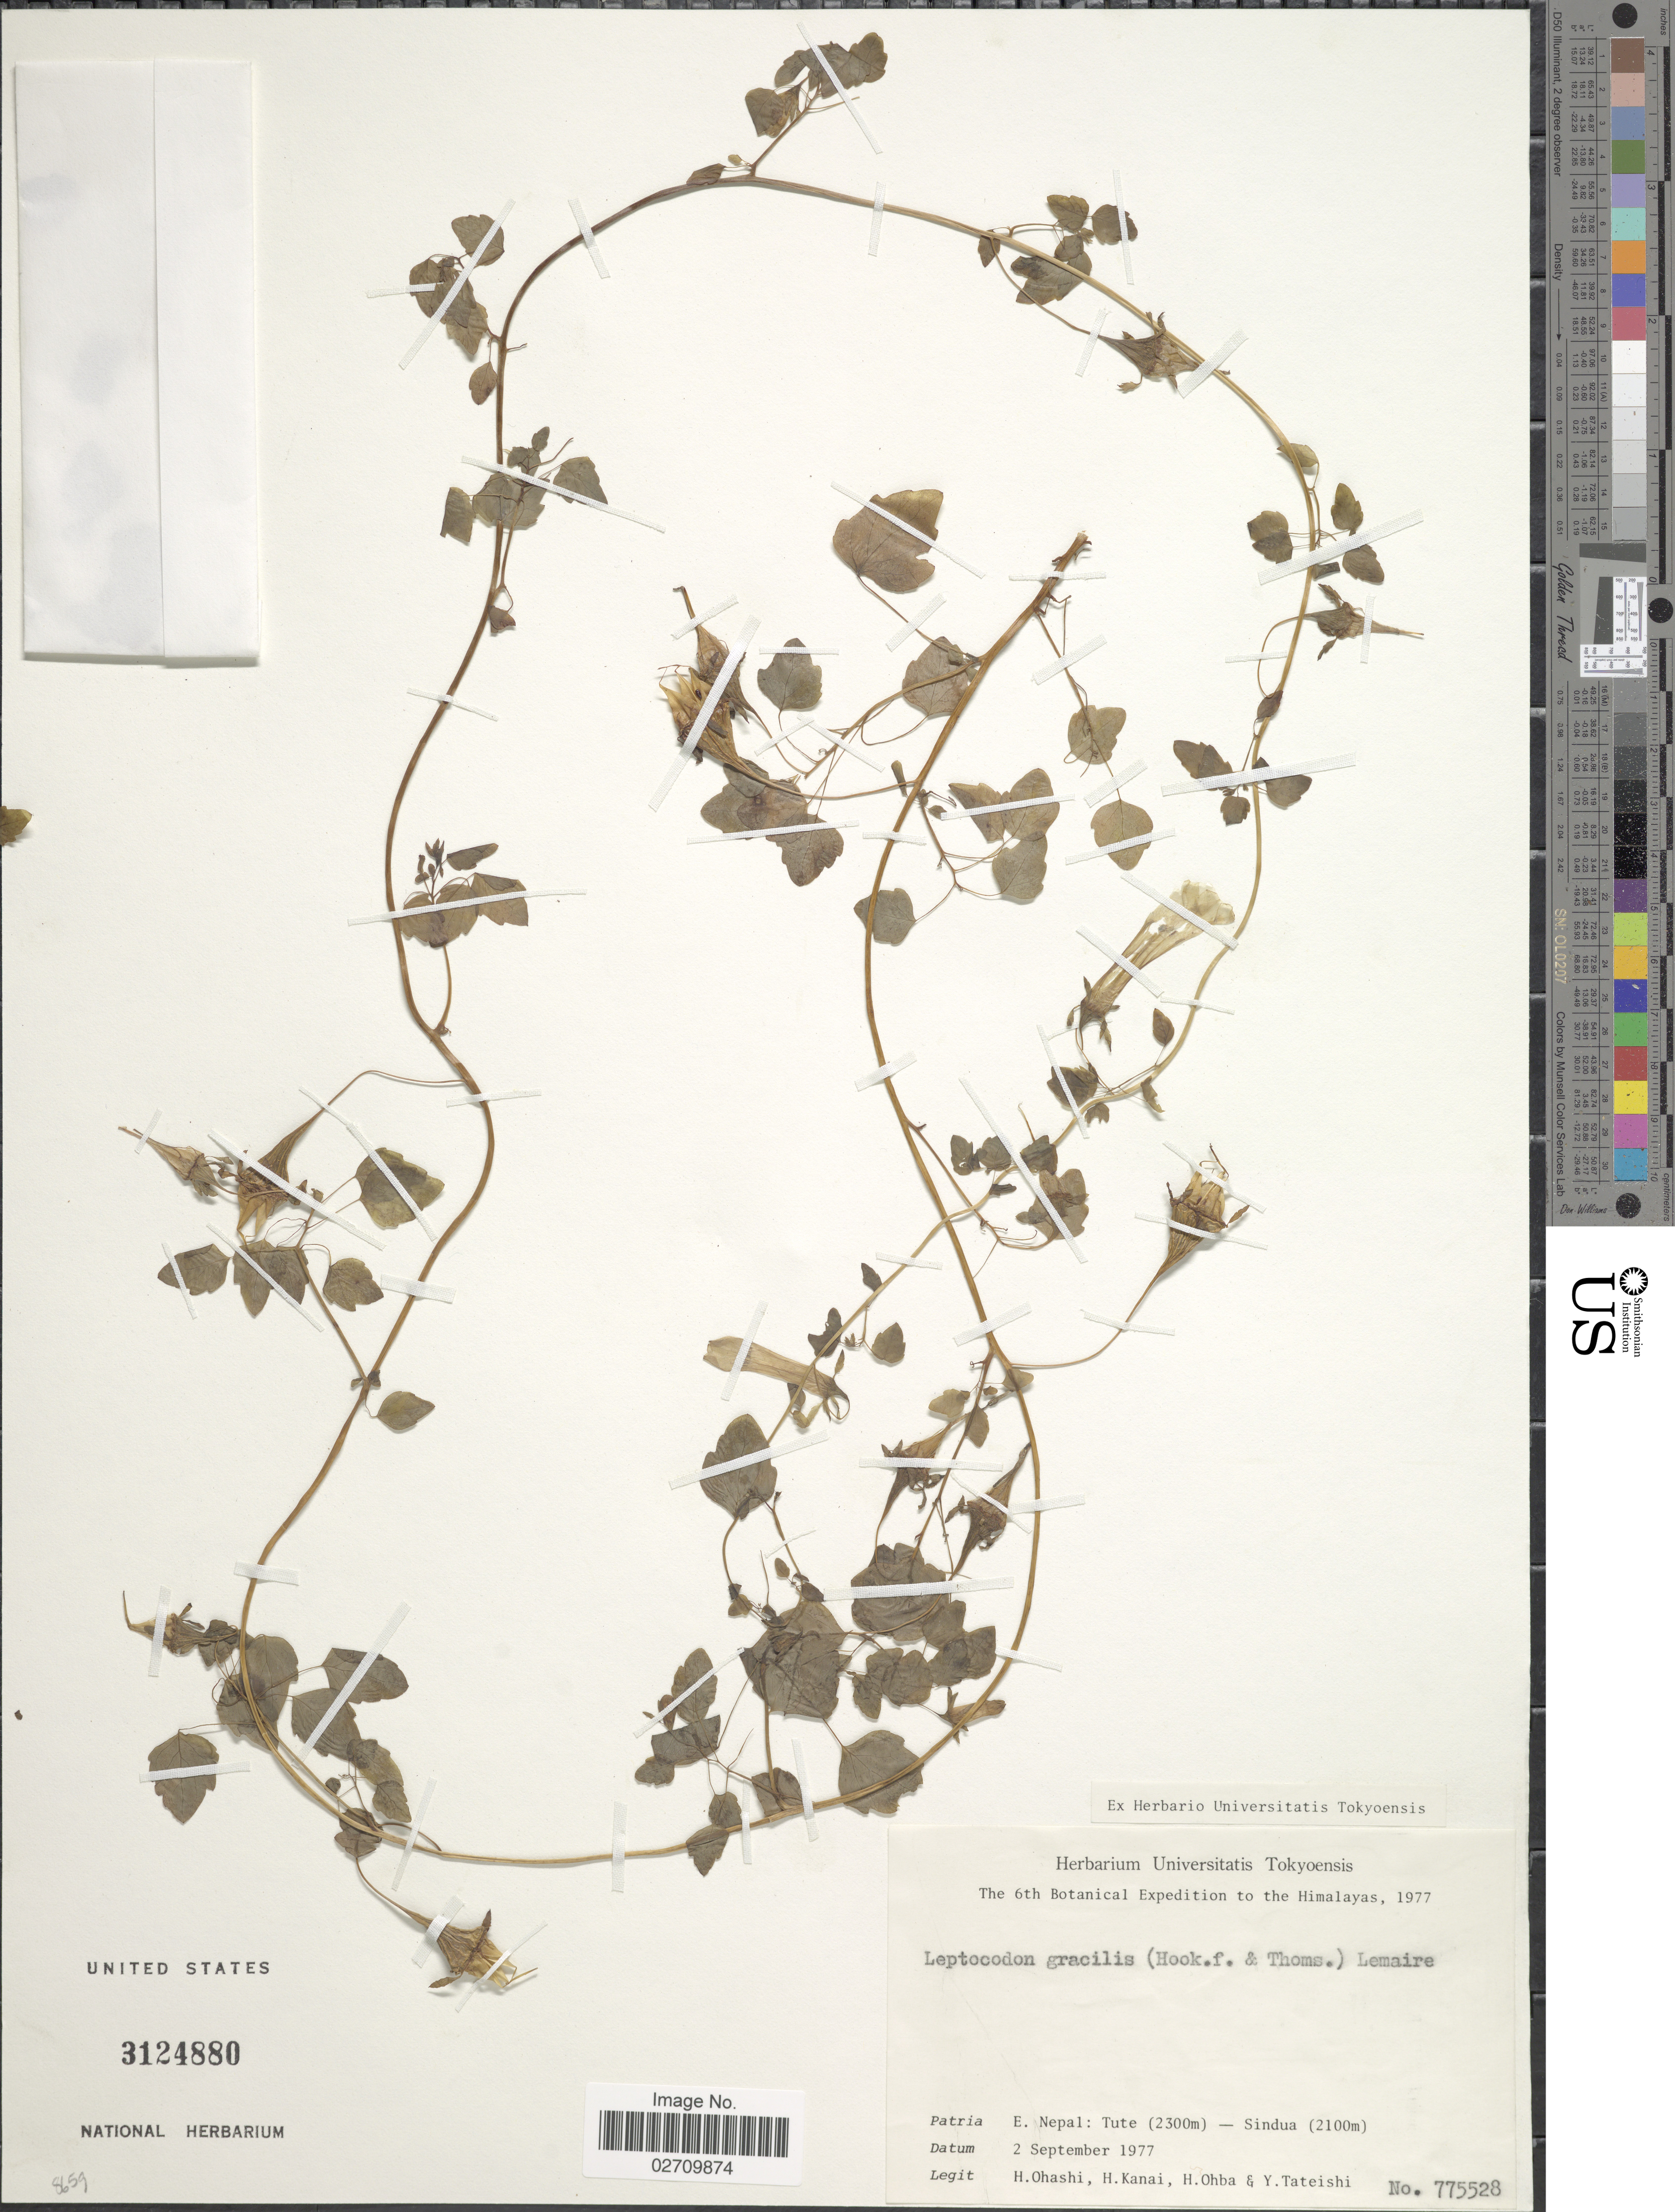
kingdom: Plantae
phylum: Tracheophyta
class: Magnoliopsida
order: Asterales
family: Campanulaceae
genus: Leptocodon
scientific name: Leptocodon gracilis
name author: (Hook. f. & Thomson) Lem.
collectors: H. Ohashi, H. Kanai, H. Ohba & Y. Tateishi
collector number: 775528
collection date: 1977-09-02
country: Nepal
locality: Himalayas, E. Nepal: Tute (2300m) -- Sindua (2100m)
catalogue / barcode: US 3124880